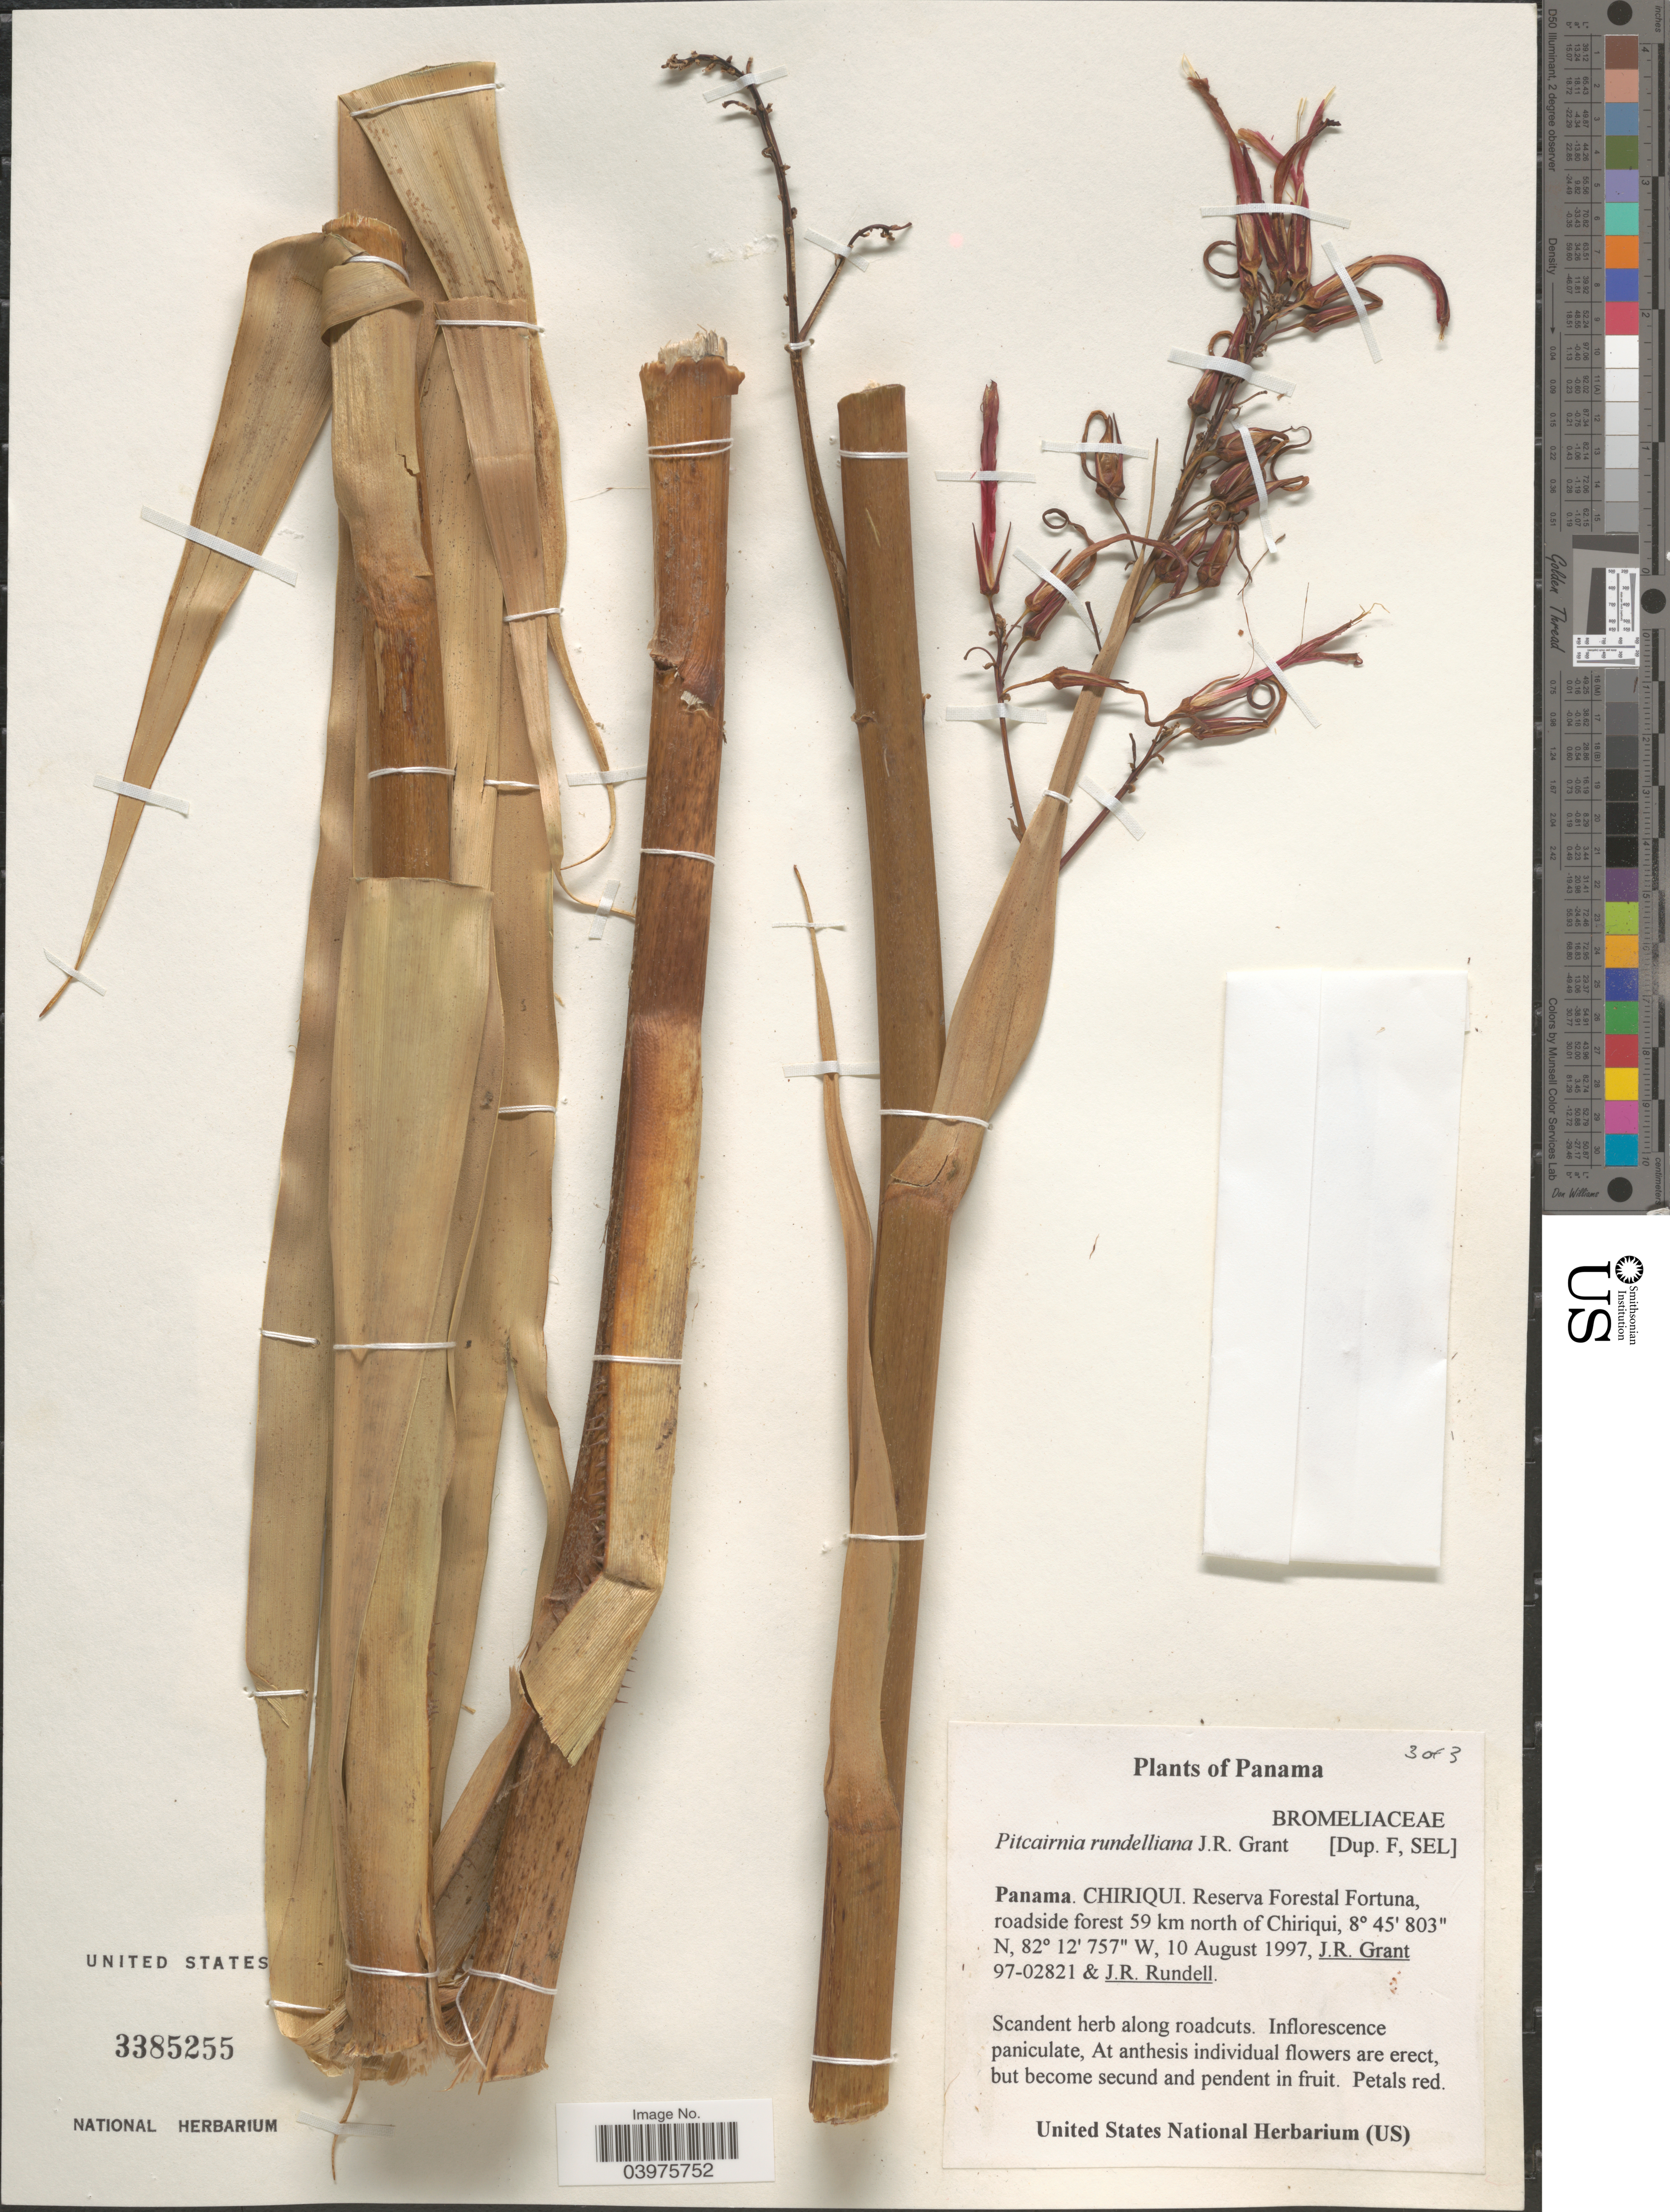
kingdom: Plantae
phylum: Tracheophyta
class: Liliopsida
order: Poales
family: Bromeliaceae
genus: Pitcairnia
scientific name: Pitcairnia rundelliana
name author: J.R. Grant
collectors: J. Grant & J. R. Rundell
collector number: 97-02821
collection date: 1997-08-10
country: Panama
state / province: Chiriqui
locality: Reserva Forestal Fortuna, roadside forest 59 km north of Chiriqui.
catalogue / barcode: US 3385255